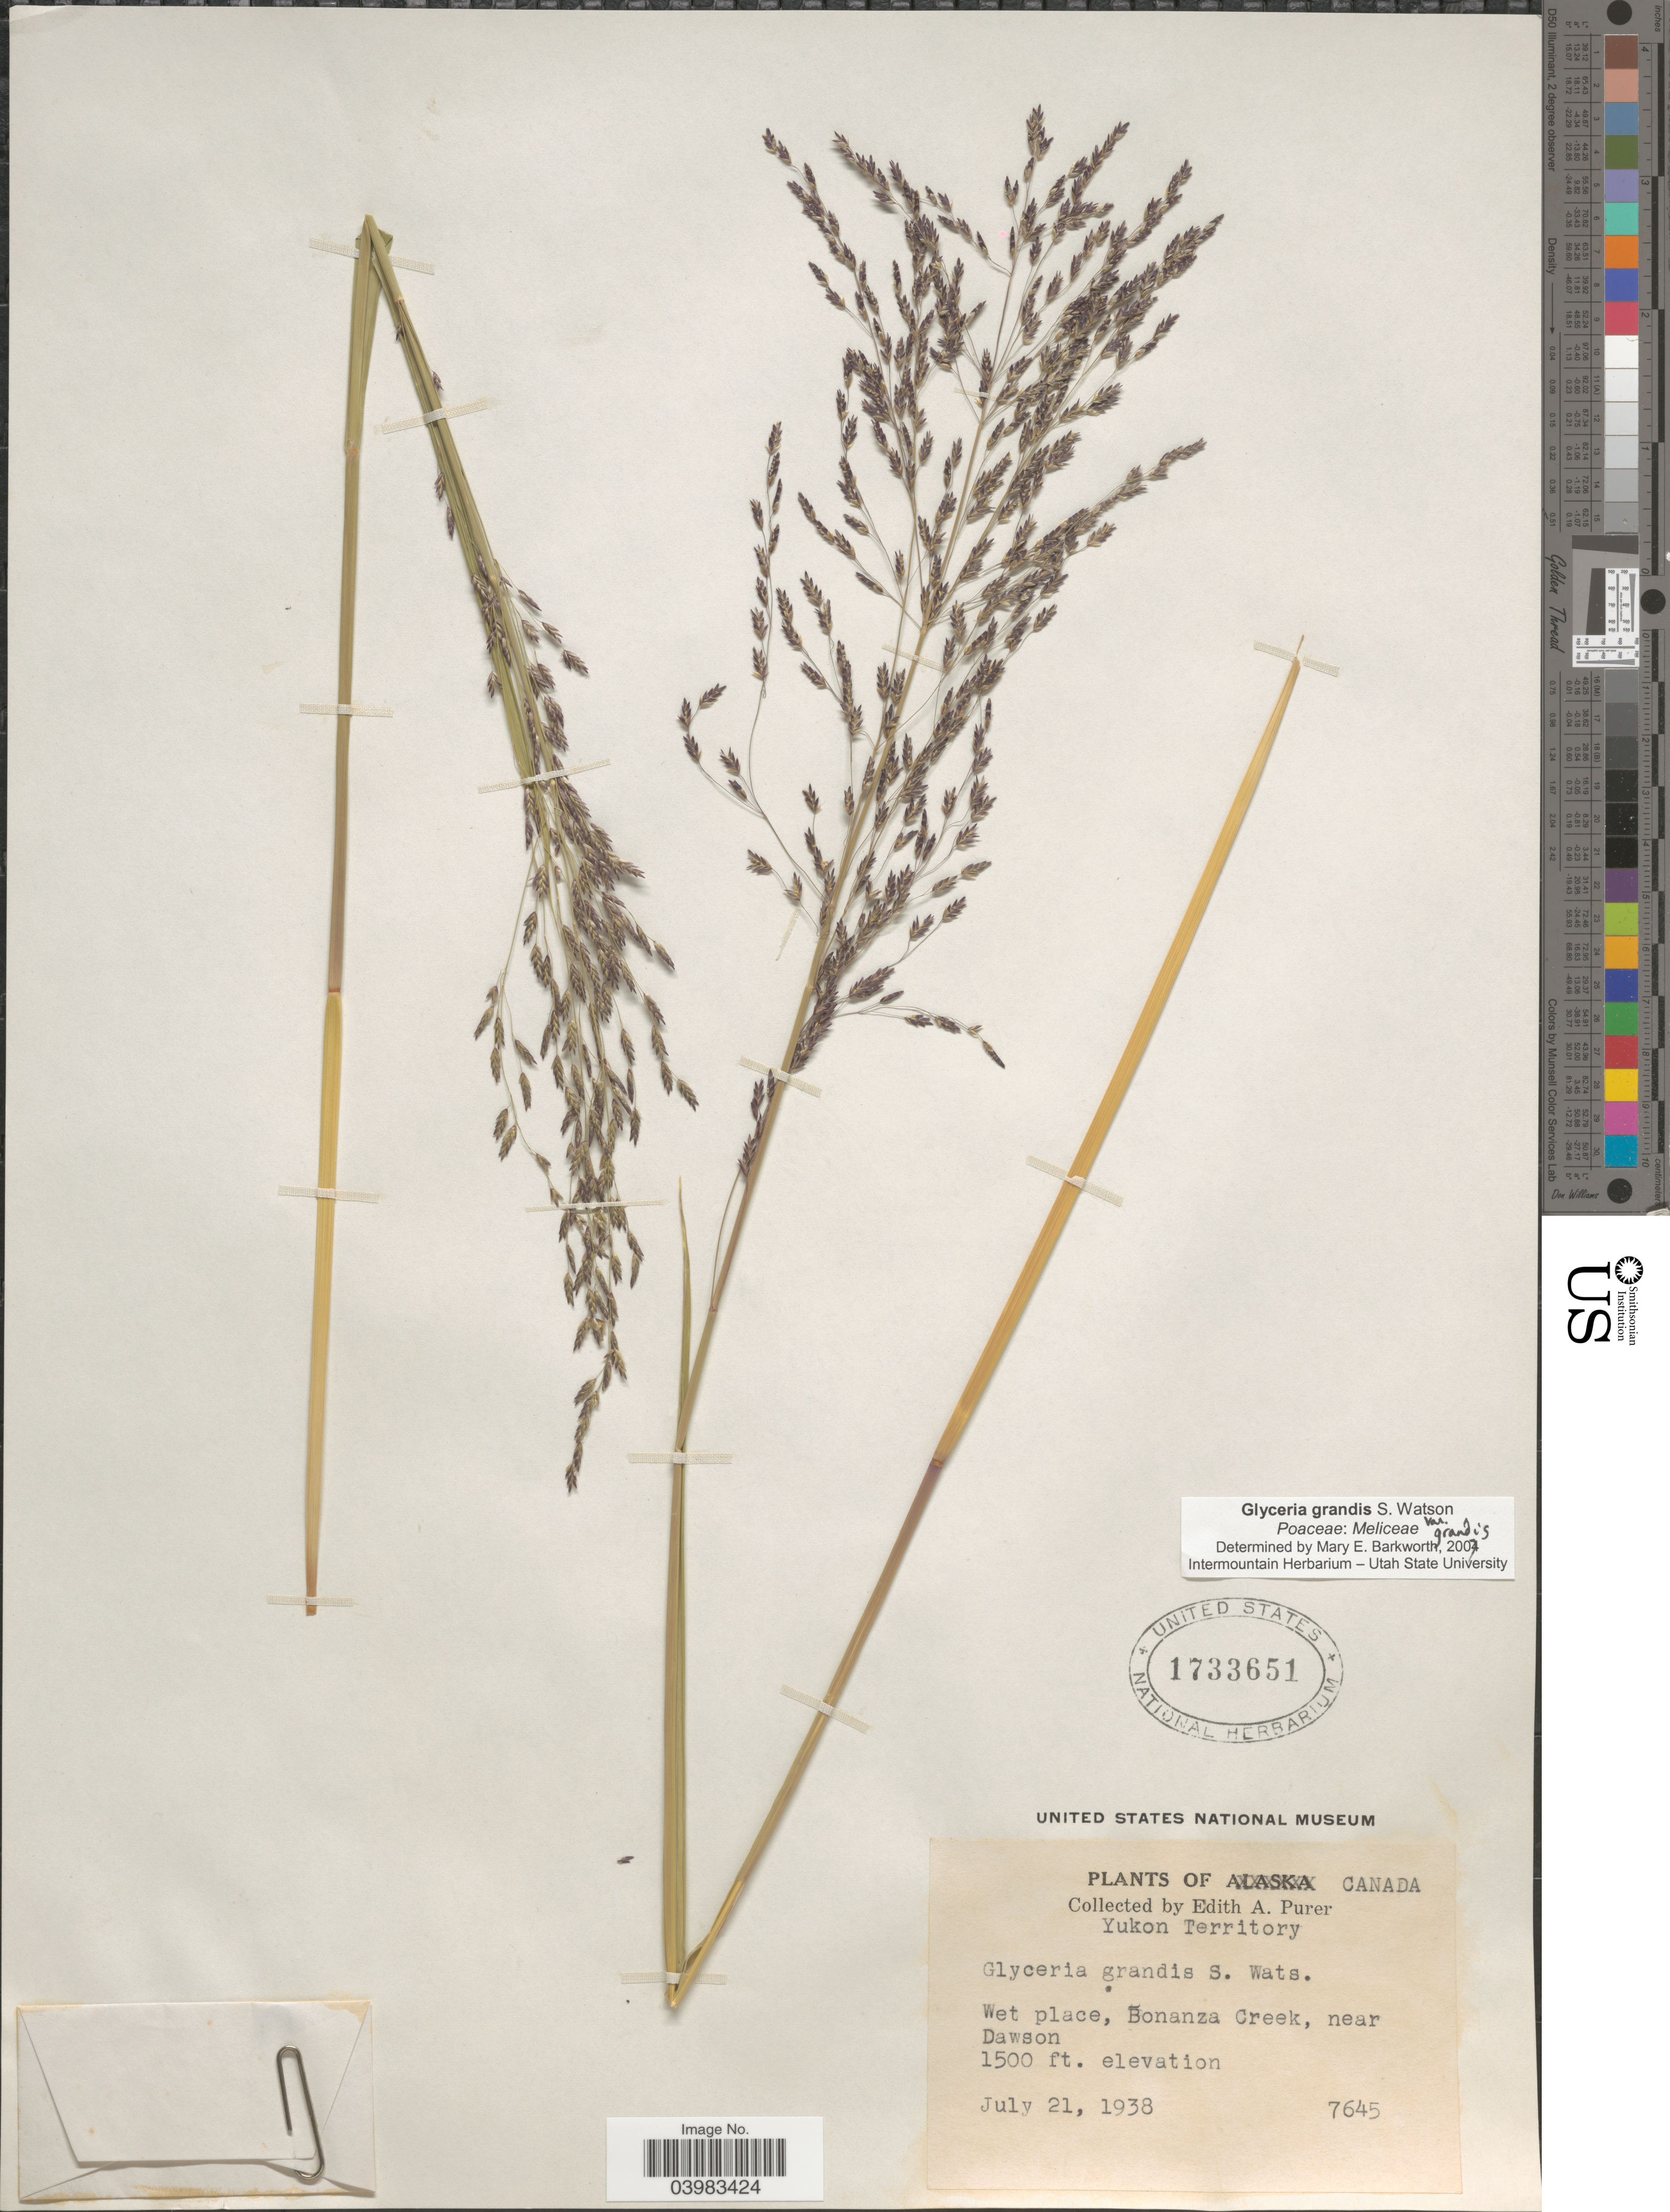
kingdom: Plantae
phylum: Tracheophyta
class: Liliopsida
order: Poales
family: Poaceae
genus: Glyceria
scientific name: Glyceria grandis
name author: S. Watson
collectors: E. Purer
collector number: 7645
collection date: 1938-07-21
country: Canada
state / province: Yukon Territory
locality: Bonanza Creek, near Dawson.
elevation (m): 457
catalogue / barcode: US 1733651